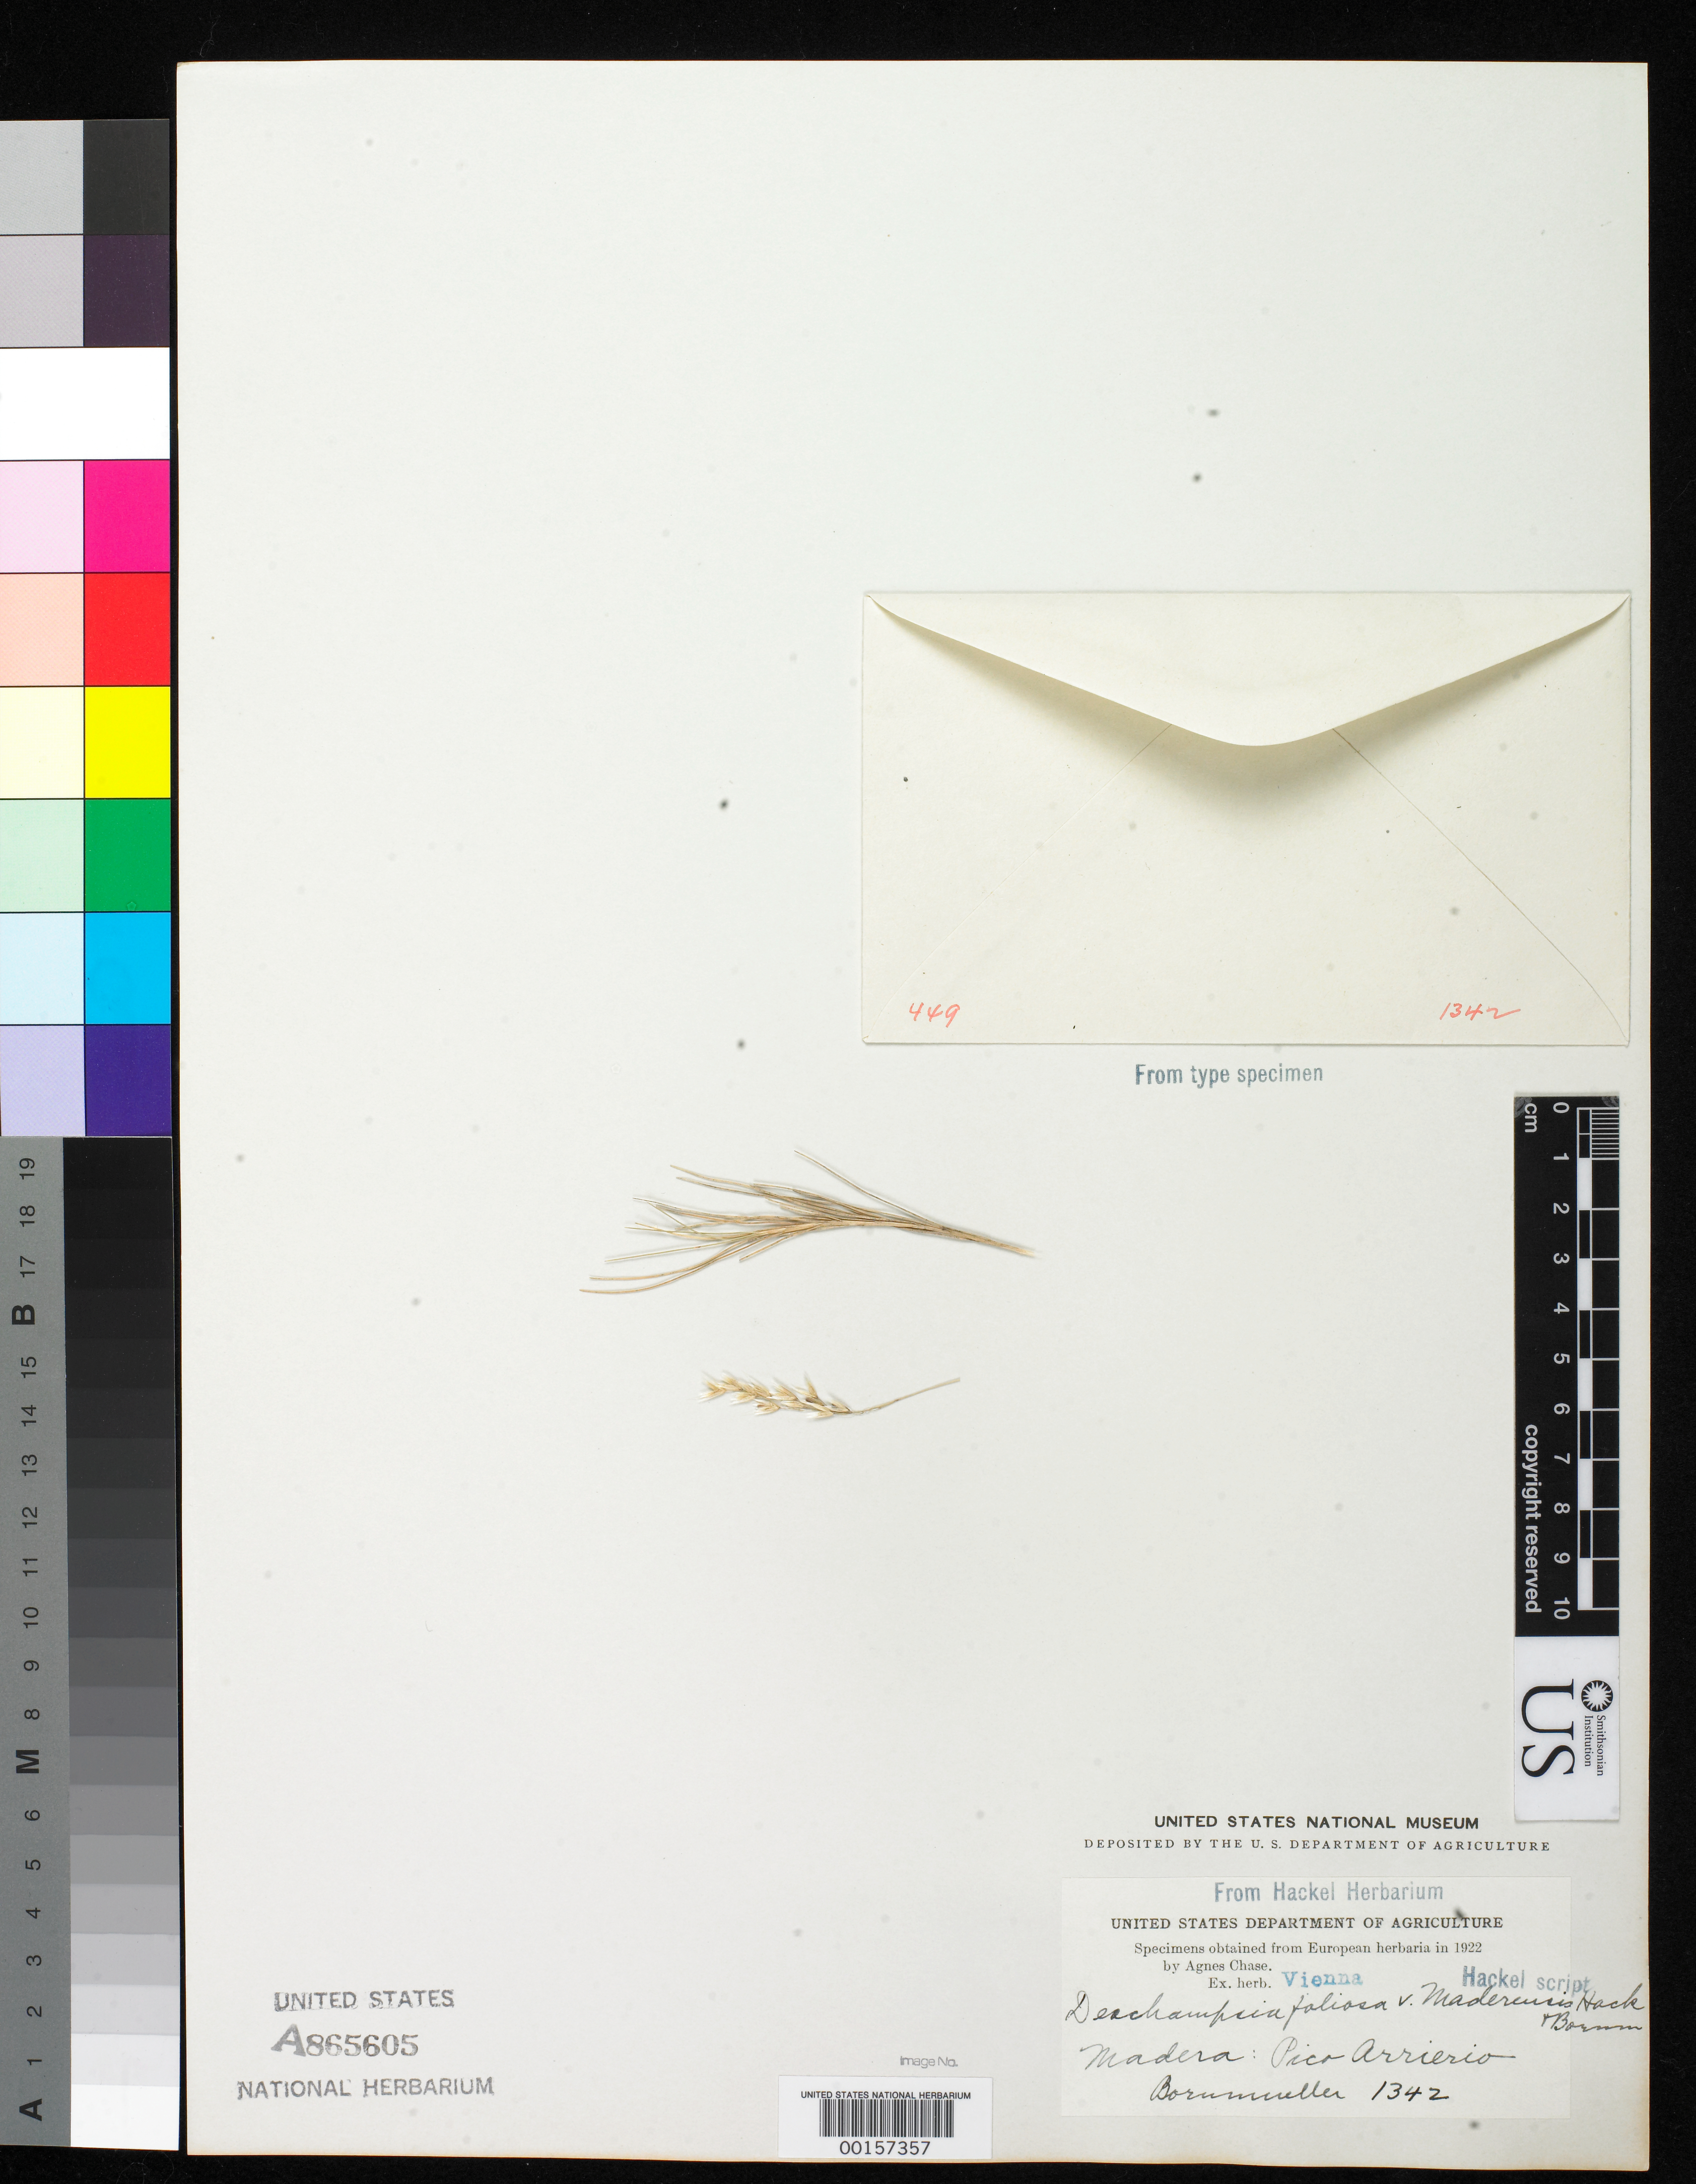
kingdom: Plantae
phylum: Tracheophyta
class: Liliopsida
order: Poales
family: Poaceae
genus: Deschampsia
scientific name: Deschampsia foliosa var. maderensis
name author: Hack. & Bornm.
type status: Type Fragment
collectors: J. Bornmüller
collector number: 1342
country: Portugal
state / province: Madeira (Aut. Reg.)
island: Madeira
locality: Pico Arrieiro.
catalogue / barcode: US 865605A